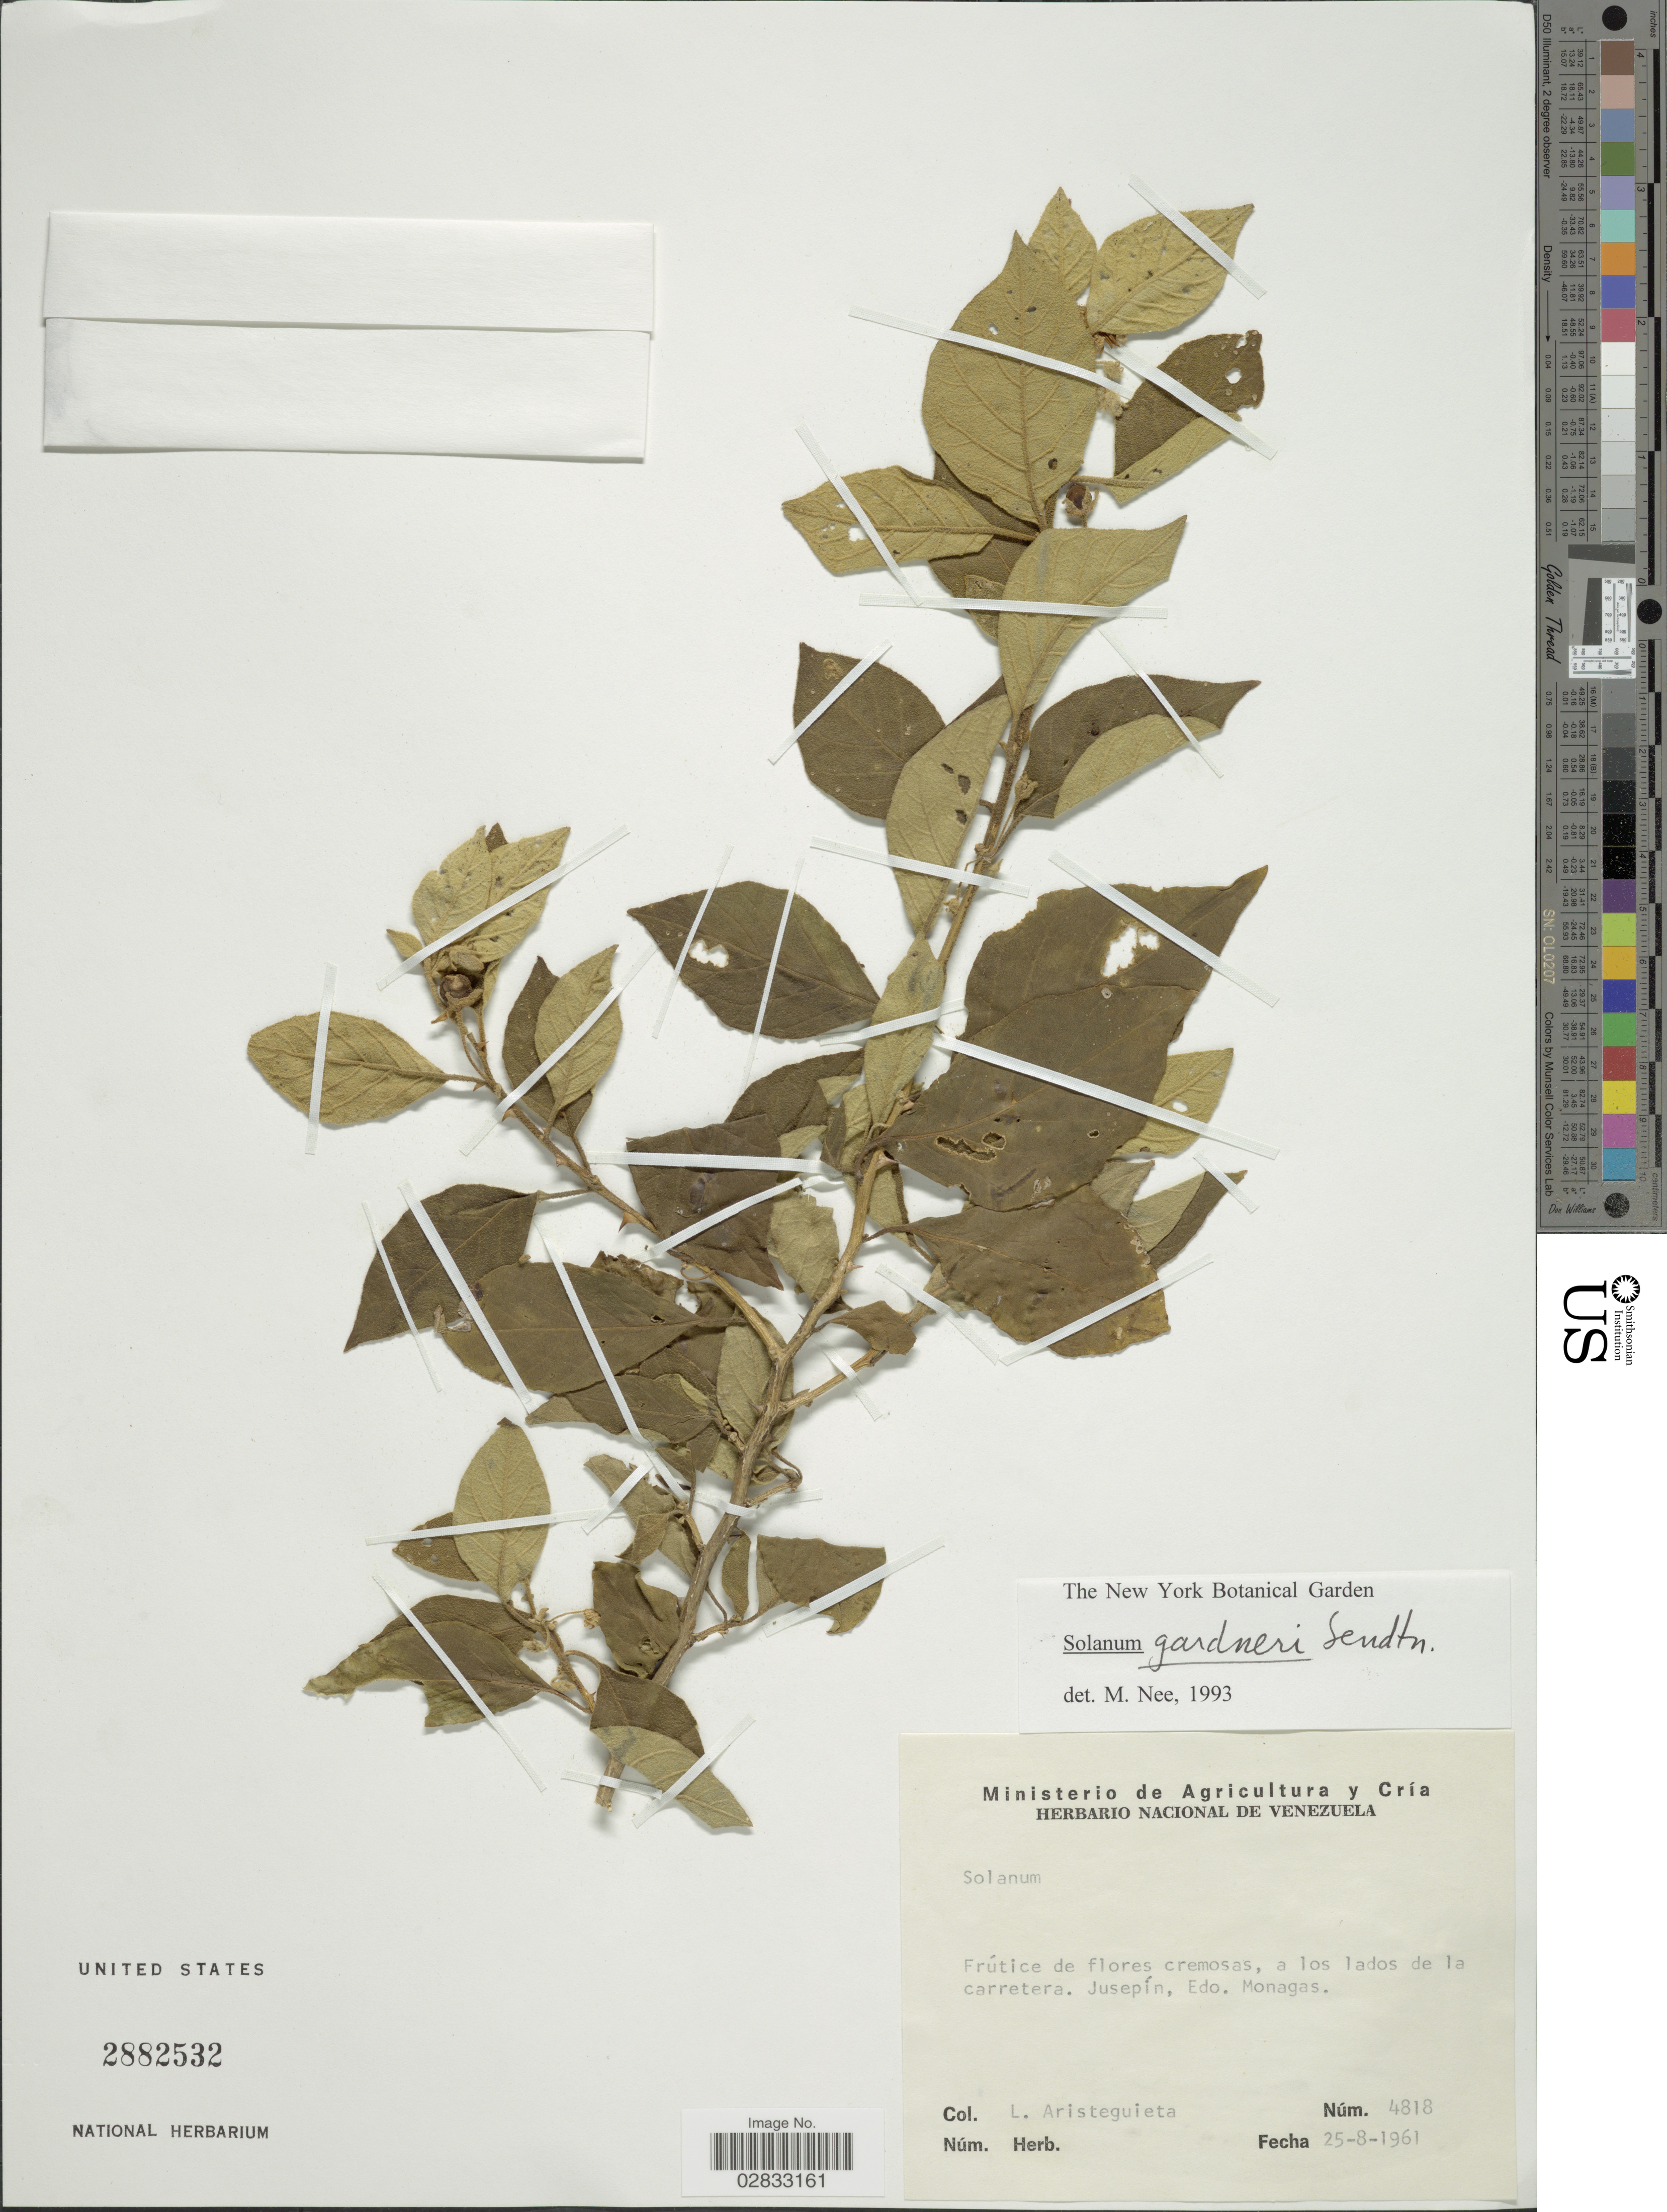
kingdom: Plantae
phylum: Tracheophyta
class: Magnoliopsida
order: Solanales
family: Solanaceae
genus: Solanum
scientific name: Solanum gardneri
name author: Sendtn. in Mart.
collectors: L. Aristeguieta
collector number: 4818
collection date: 1961-08-25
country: Venezuela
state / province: Monagas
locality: Jusepín.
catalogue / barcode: US 2882532